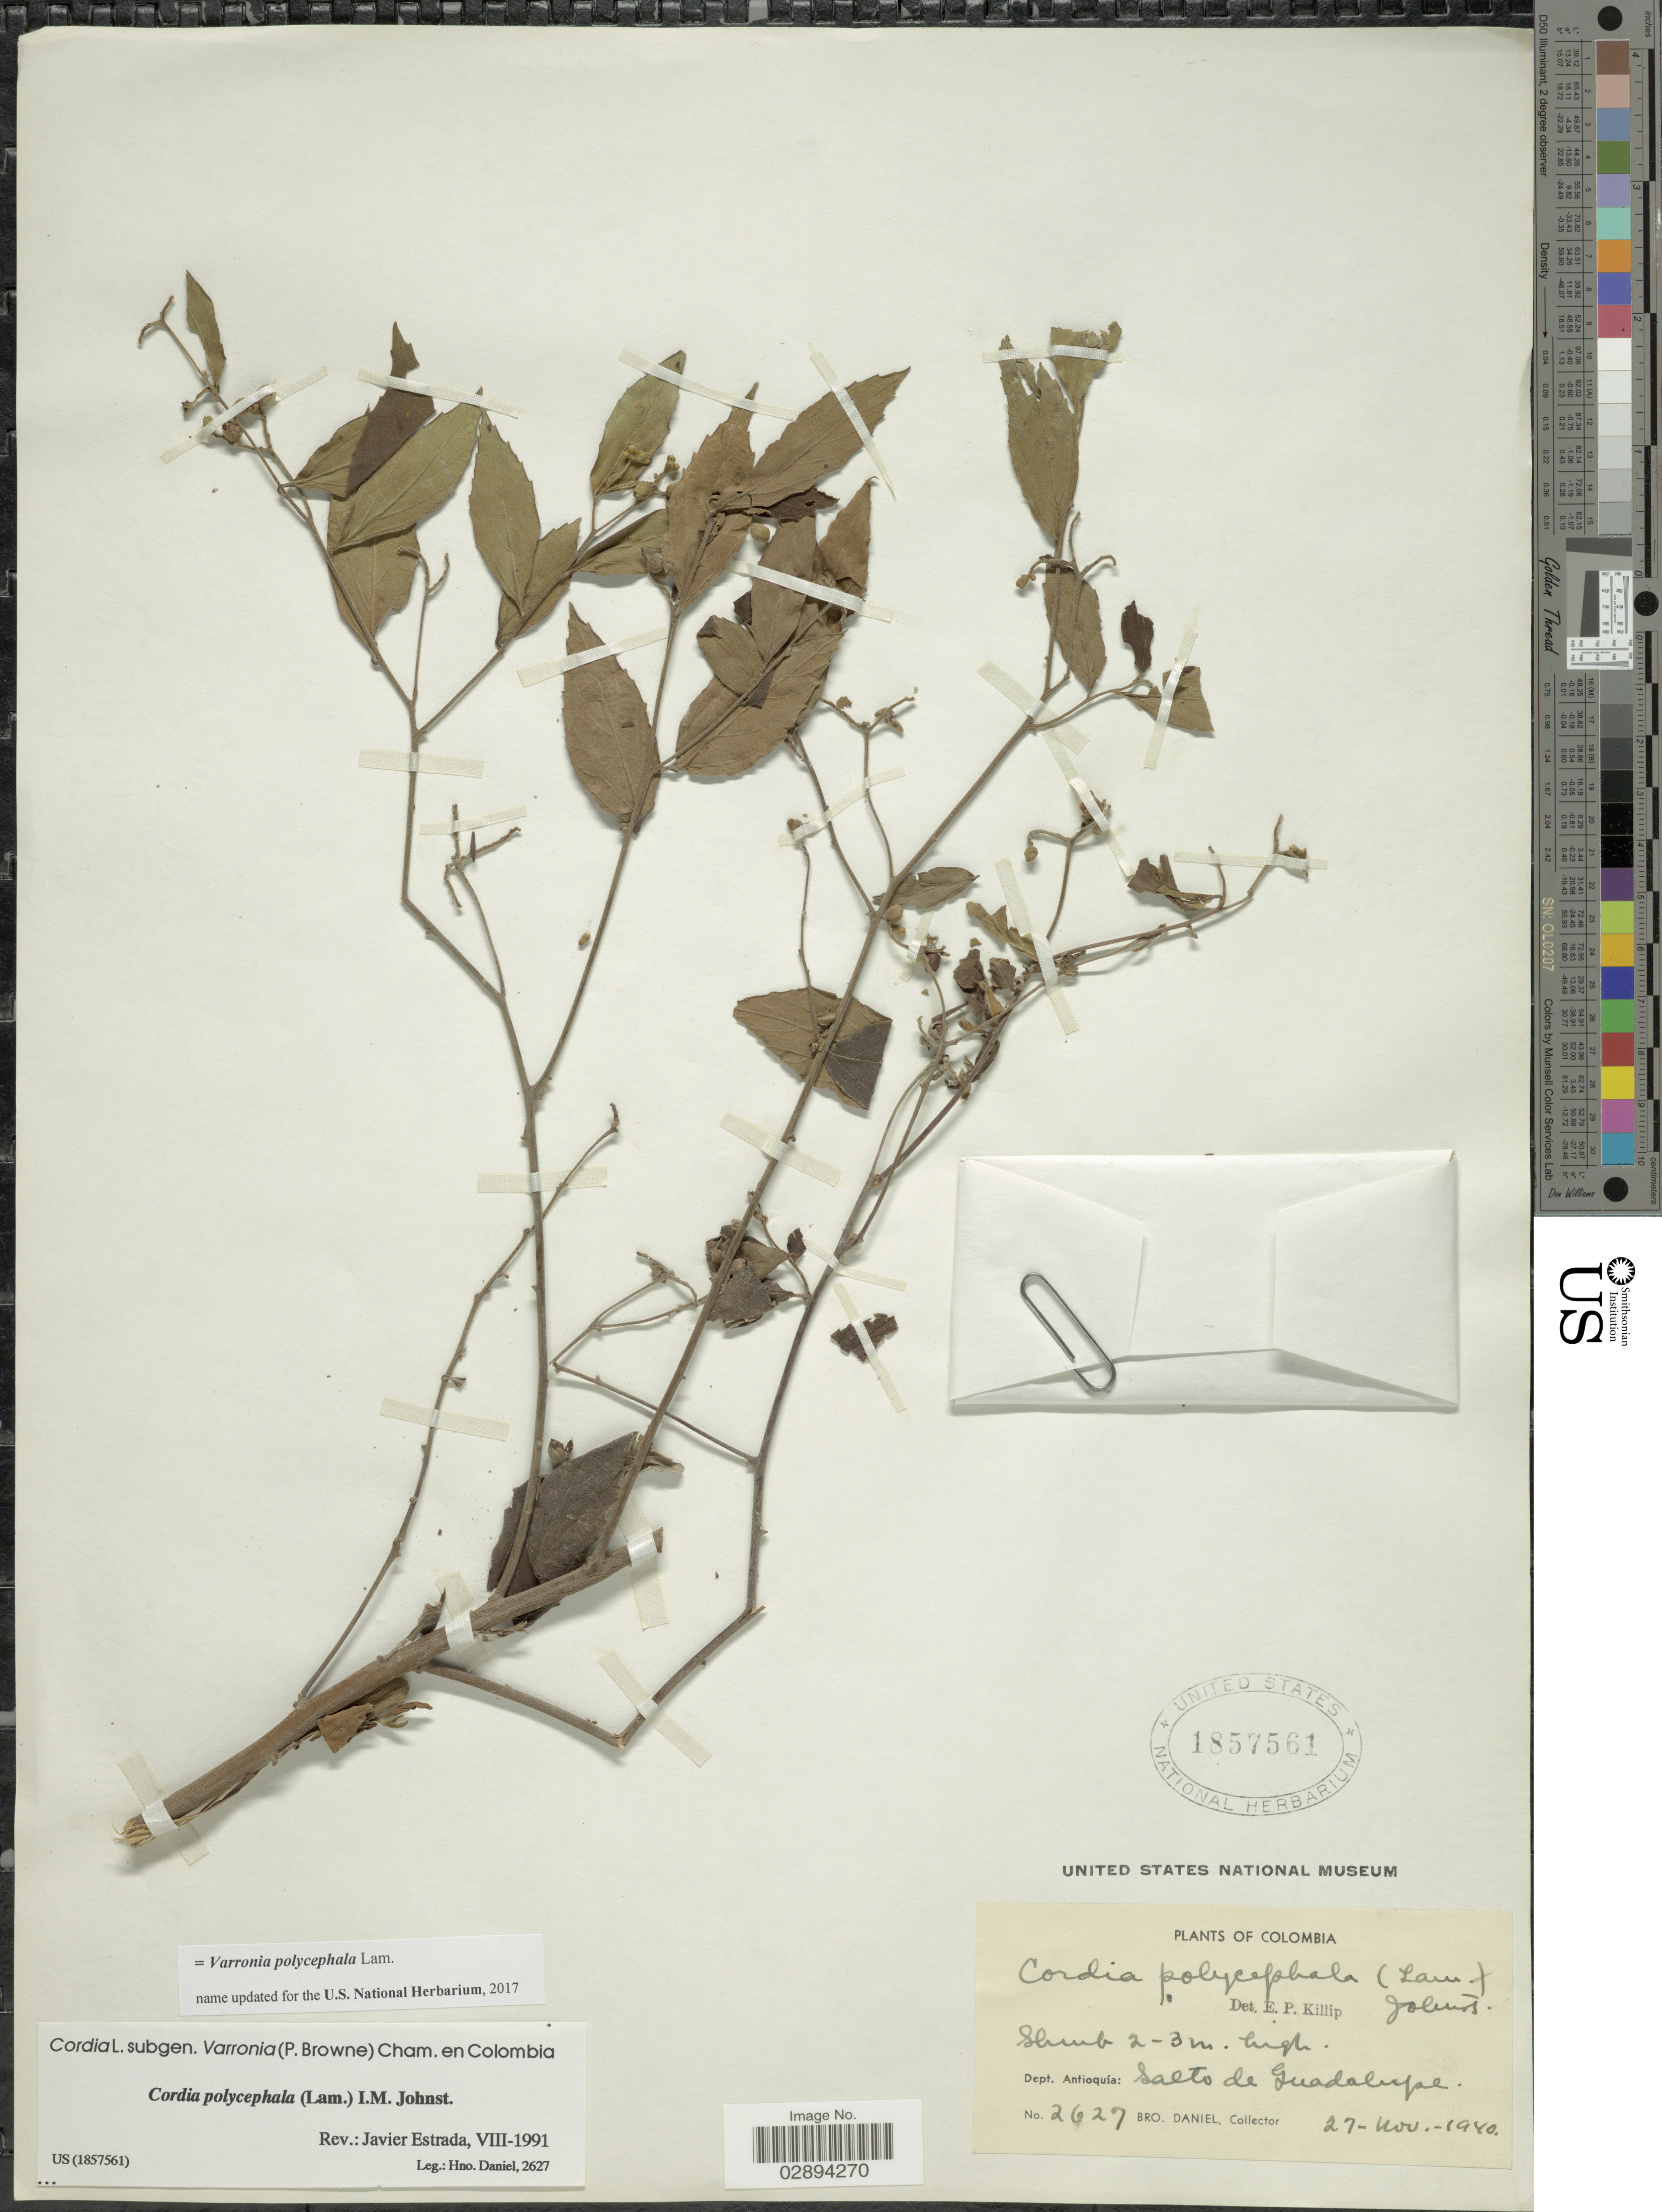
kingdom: Plantae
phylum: Tracheophyta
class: Magnoliopsida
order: Boraginales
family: Cordiaceae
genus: Varronia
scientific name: Varronia polycephala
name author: Lam.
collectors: Bro. Daniel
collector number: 2627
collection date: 1980-11-27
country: Colombia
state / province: Antioquia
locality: Dept. Antioquia, Salto de Guadalupe.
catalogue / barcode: US 1857561